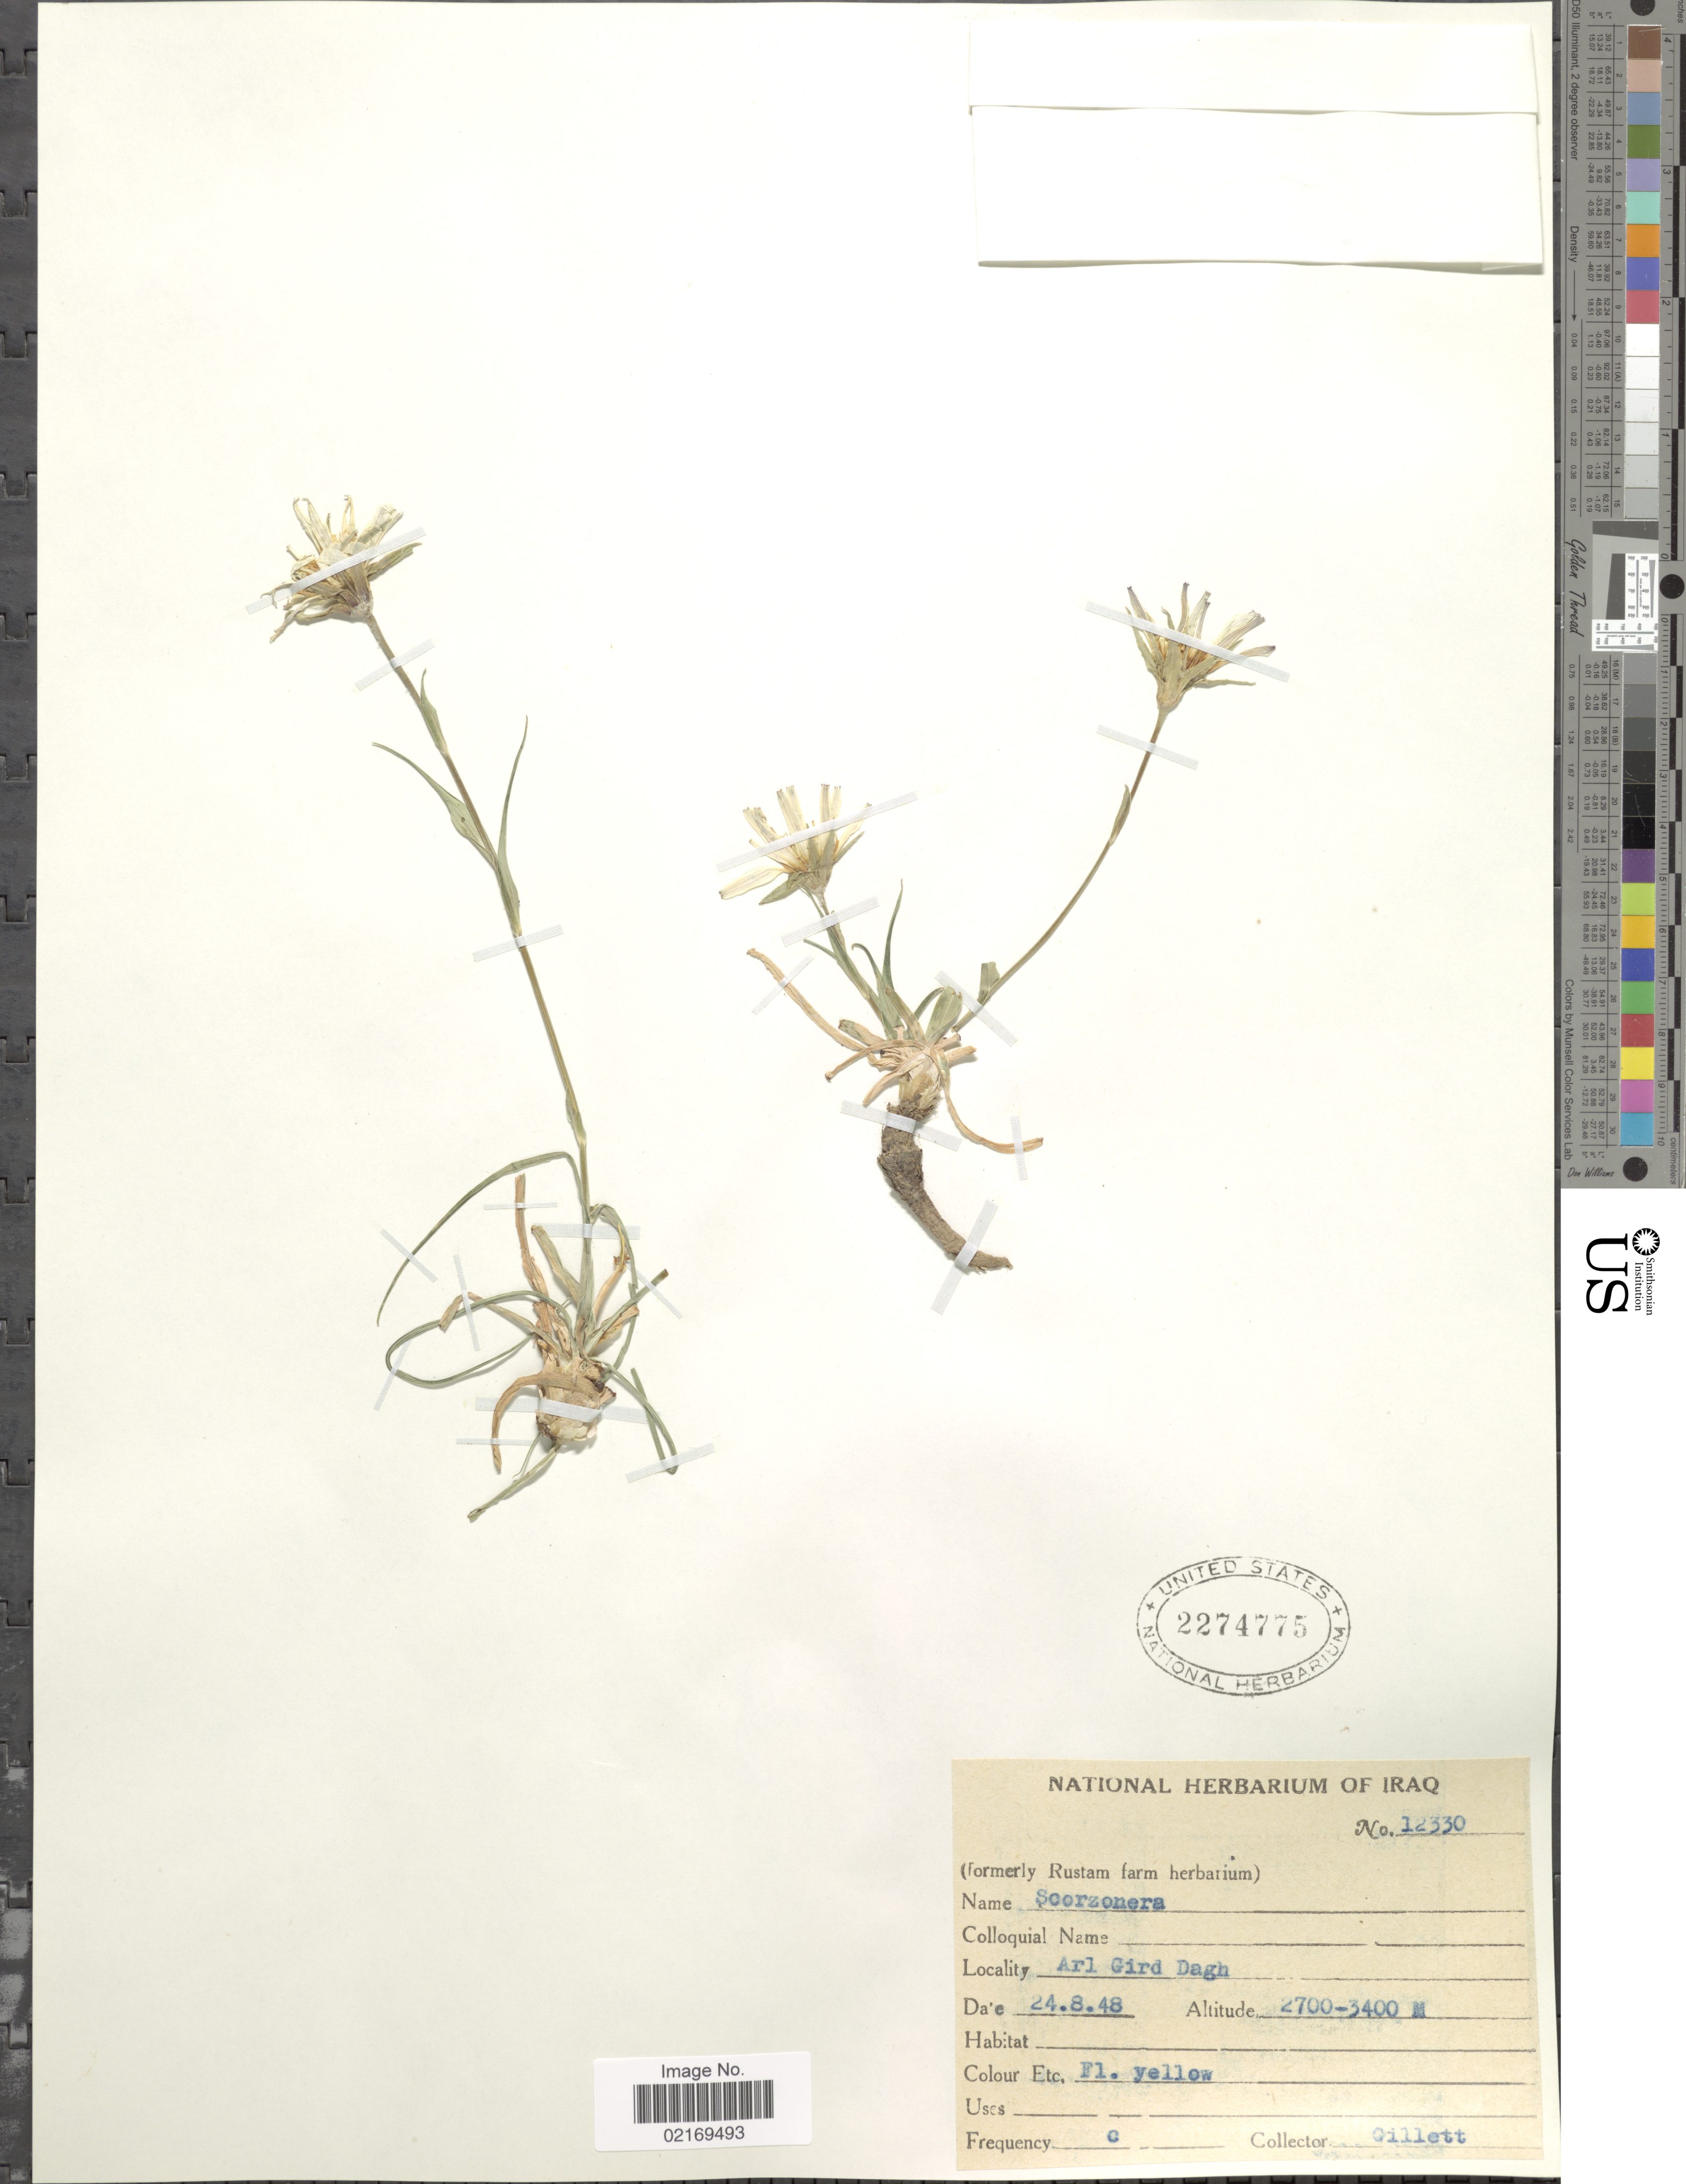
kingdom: Plantae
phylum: Tracheophyta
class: Magnoliopsida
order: Asterales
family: Asteraceae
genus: Scorzonera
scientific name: Scorzonera sp.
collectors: Gillett, --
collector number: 12330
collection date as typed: Transcribed d/m/y: 24/8/48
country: Iraq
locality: Arl Gird Dagh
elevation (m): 2700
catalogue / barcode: US 2274775